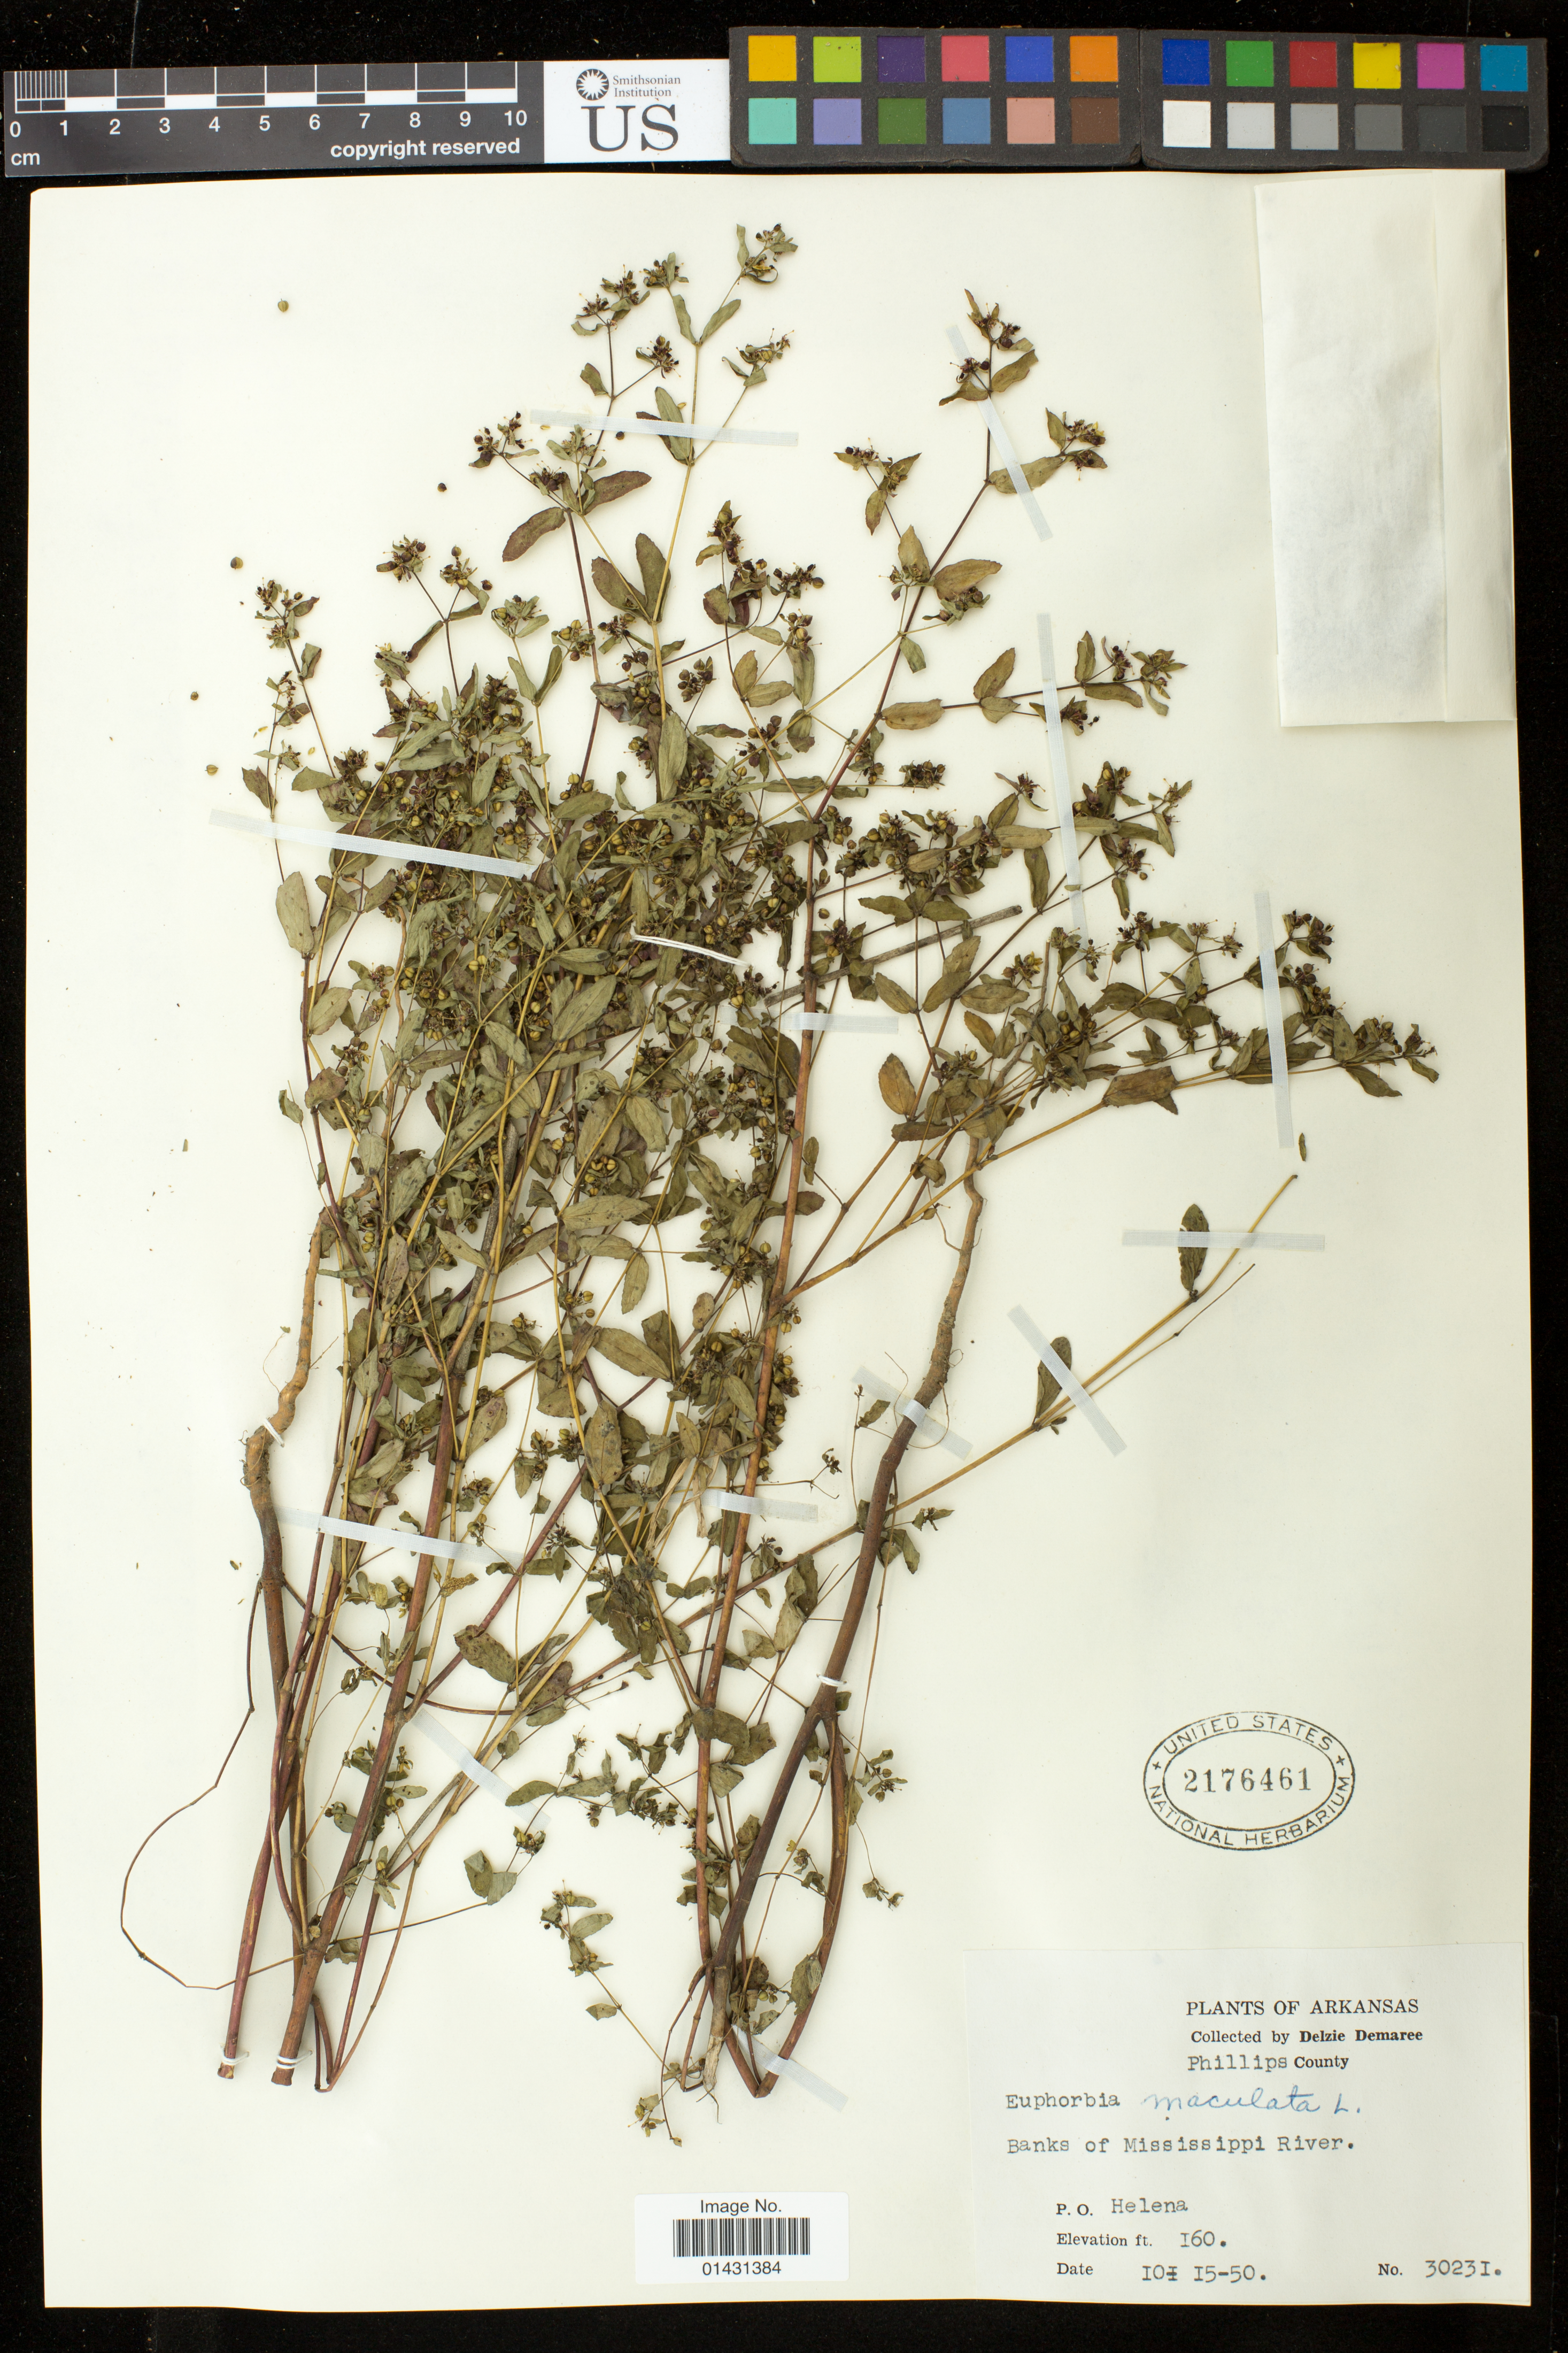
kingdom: Plantae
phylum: Tracheophyta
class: Magnoliopsida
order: Malpighiales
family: Euphorbiaceae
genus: Euphorbia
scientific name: Euphorbia maculata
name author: L.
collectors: D. Demaree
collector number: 30231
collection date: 1950-10-15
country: United States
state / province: Arkansas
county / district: Phillips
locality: Banks of Mississippi River; P.O. Helena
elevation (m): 49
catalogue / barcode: US 2176461